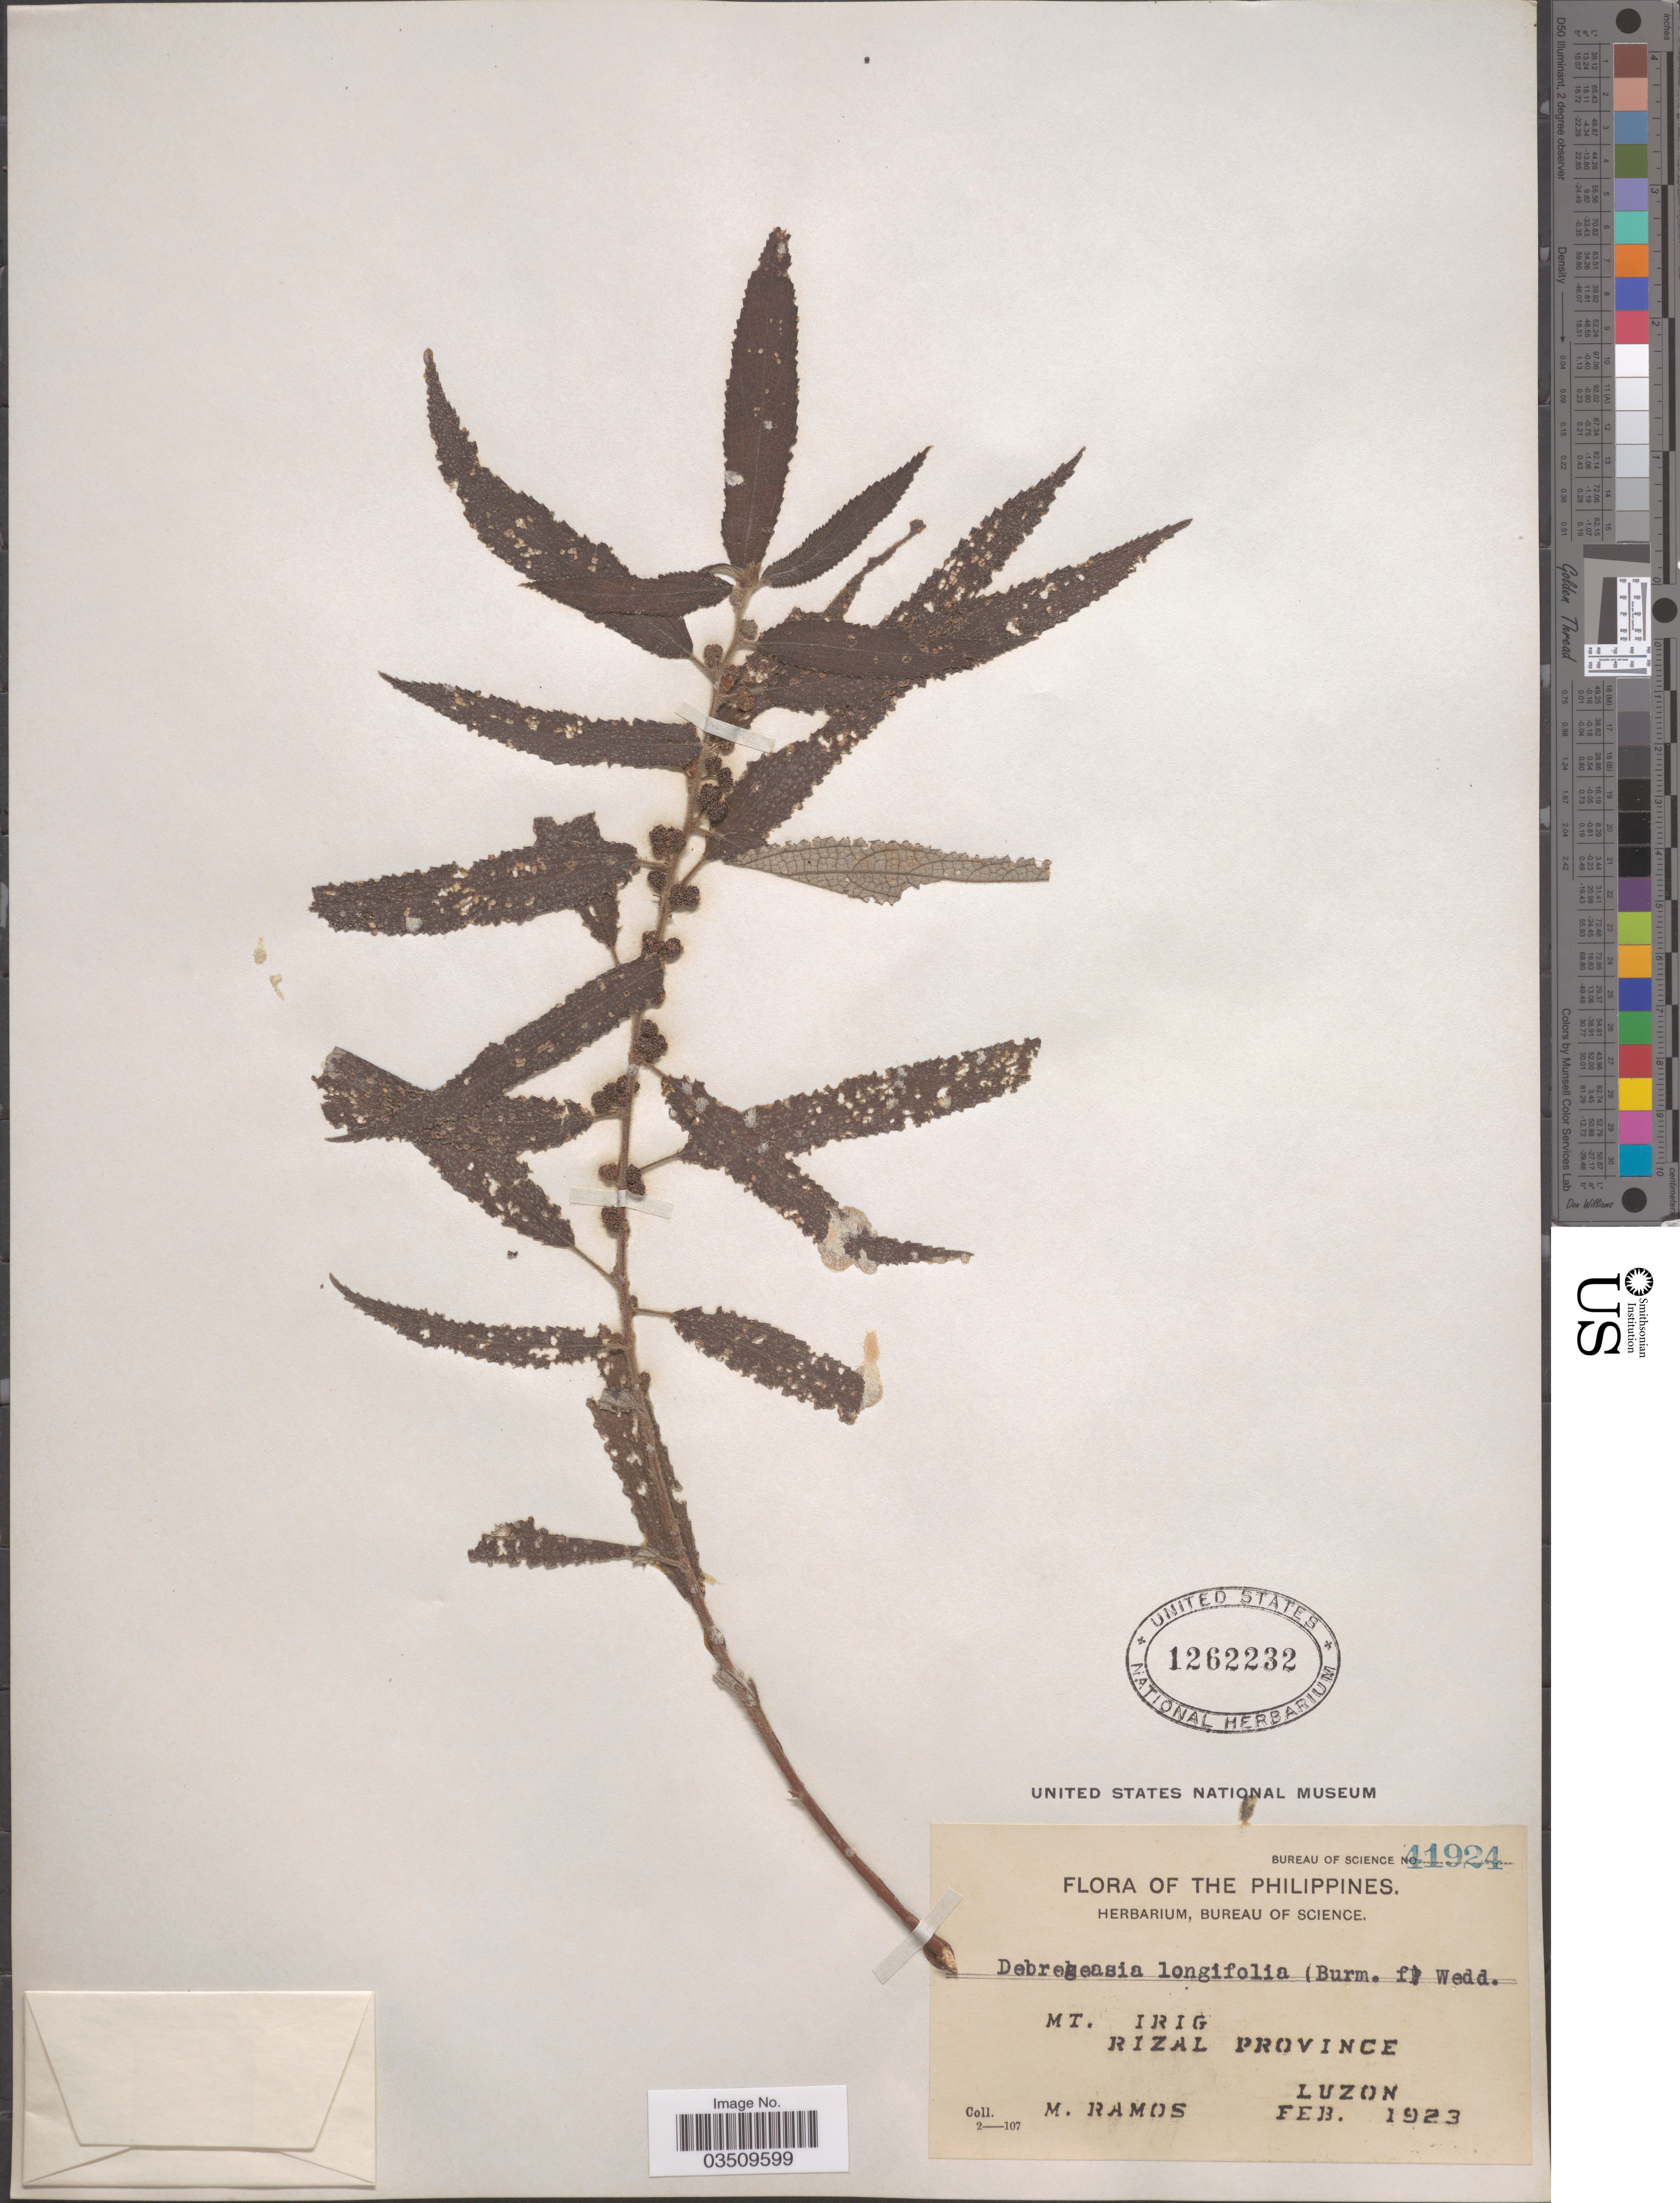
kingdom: Plantae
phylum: Tracheophyta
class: Magnoliopsida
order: Rosales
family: Urticaceae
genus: Debregeasia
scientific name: Debregeasia longifolia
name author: (Burm. f.) Wedd.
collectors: M. Ramos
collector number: Bureau of Science 41924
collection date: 1923-02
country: Philippines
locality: Mt. Irig, Rizal Province, Luzon.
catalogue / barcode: US 1262232